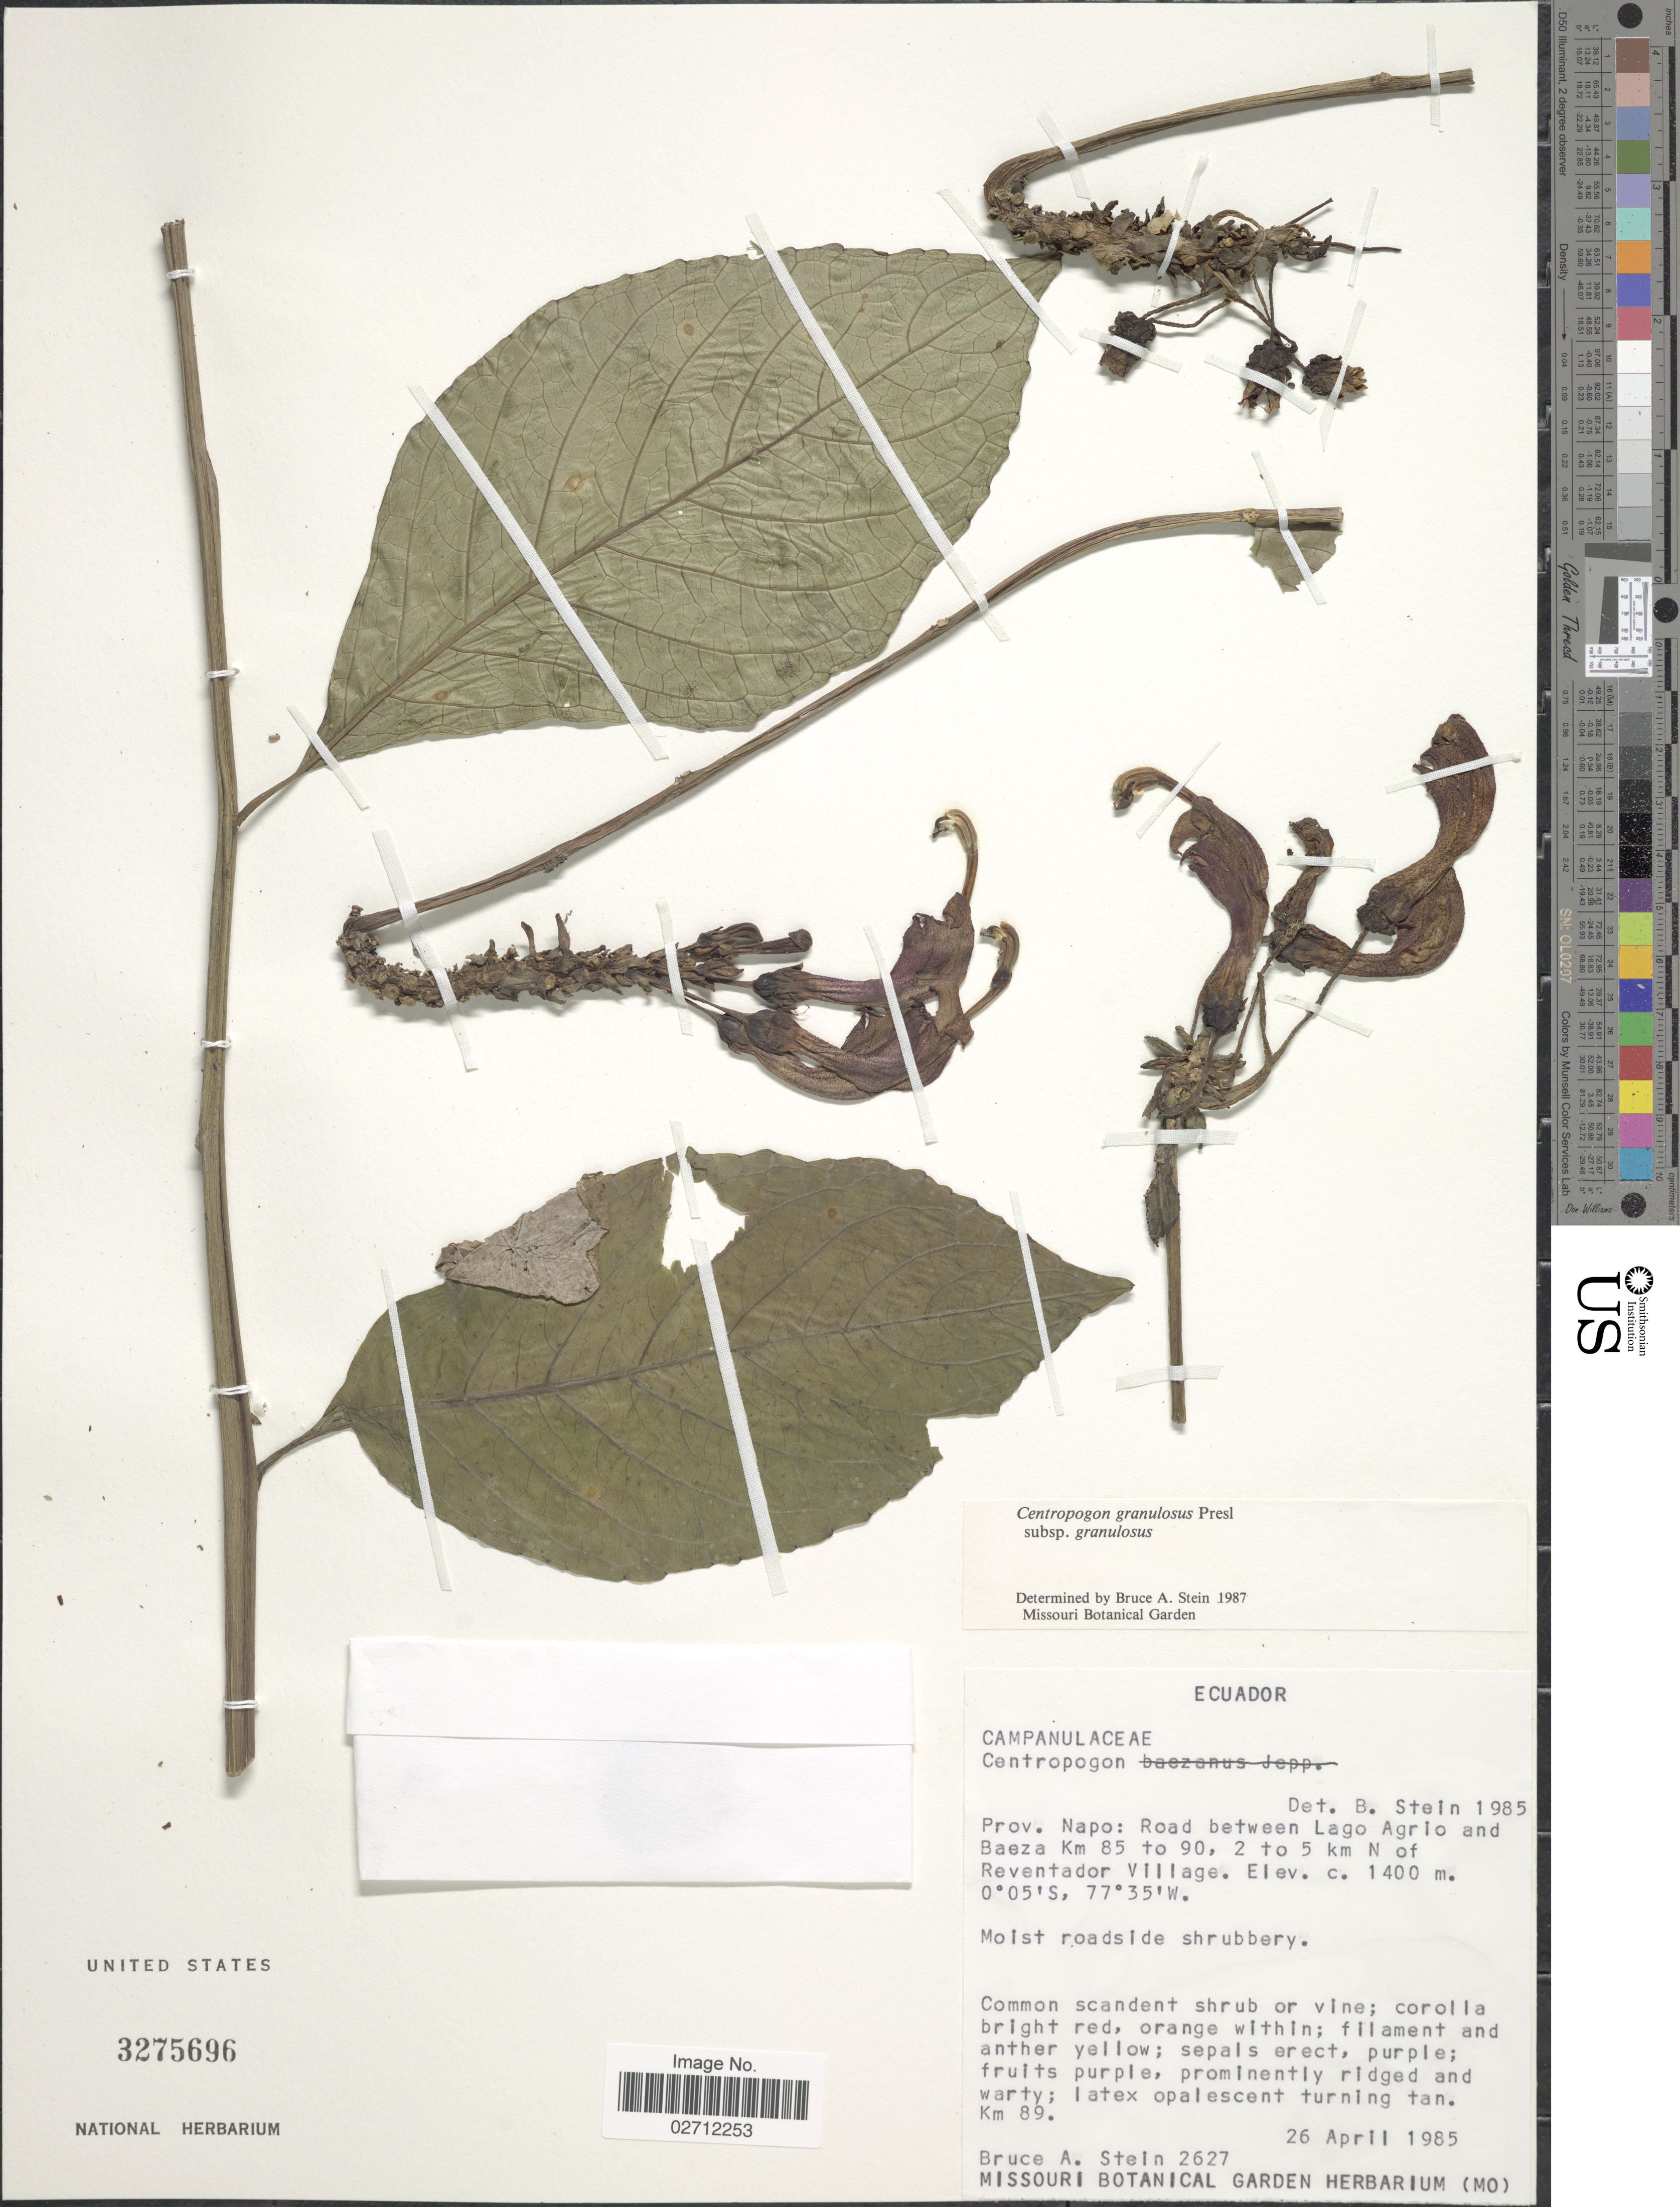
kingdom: Plantae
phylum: Tracheophyta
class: Magnoliopsida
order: Asterales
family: Campanulaceae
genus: Centropogon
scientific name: Centropogon granulosus subsp. granulosus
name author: C. Presl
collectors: B. A. Stein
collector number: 2627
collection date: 1985-04-26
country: Ecuador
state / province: Napo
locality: Road between Lago Agrio and Baeza Km 85 to 90, 2 to 5 km N of Reventador Village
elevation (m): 1400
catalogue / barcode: US 3275696